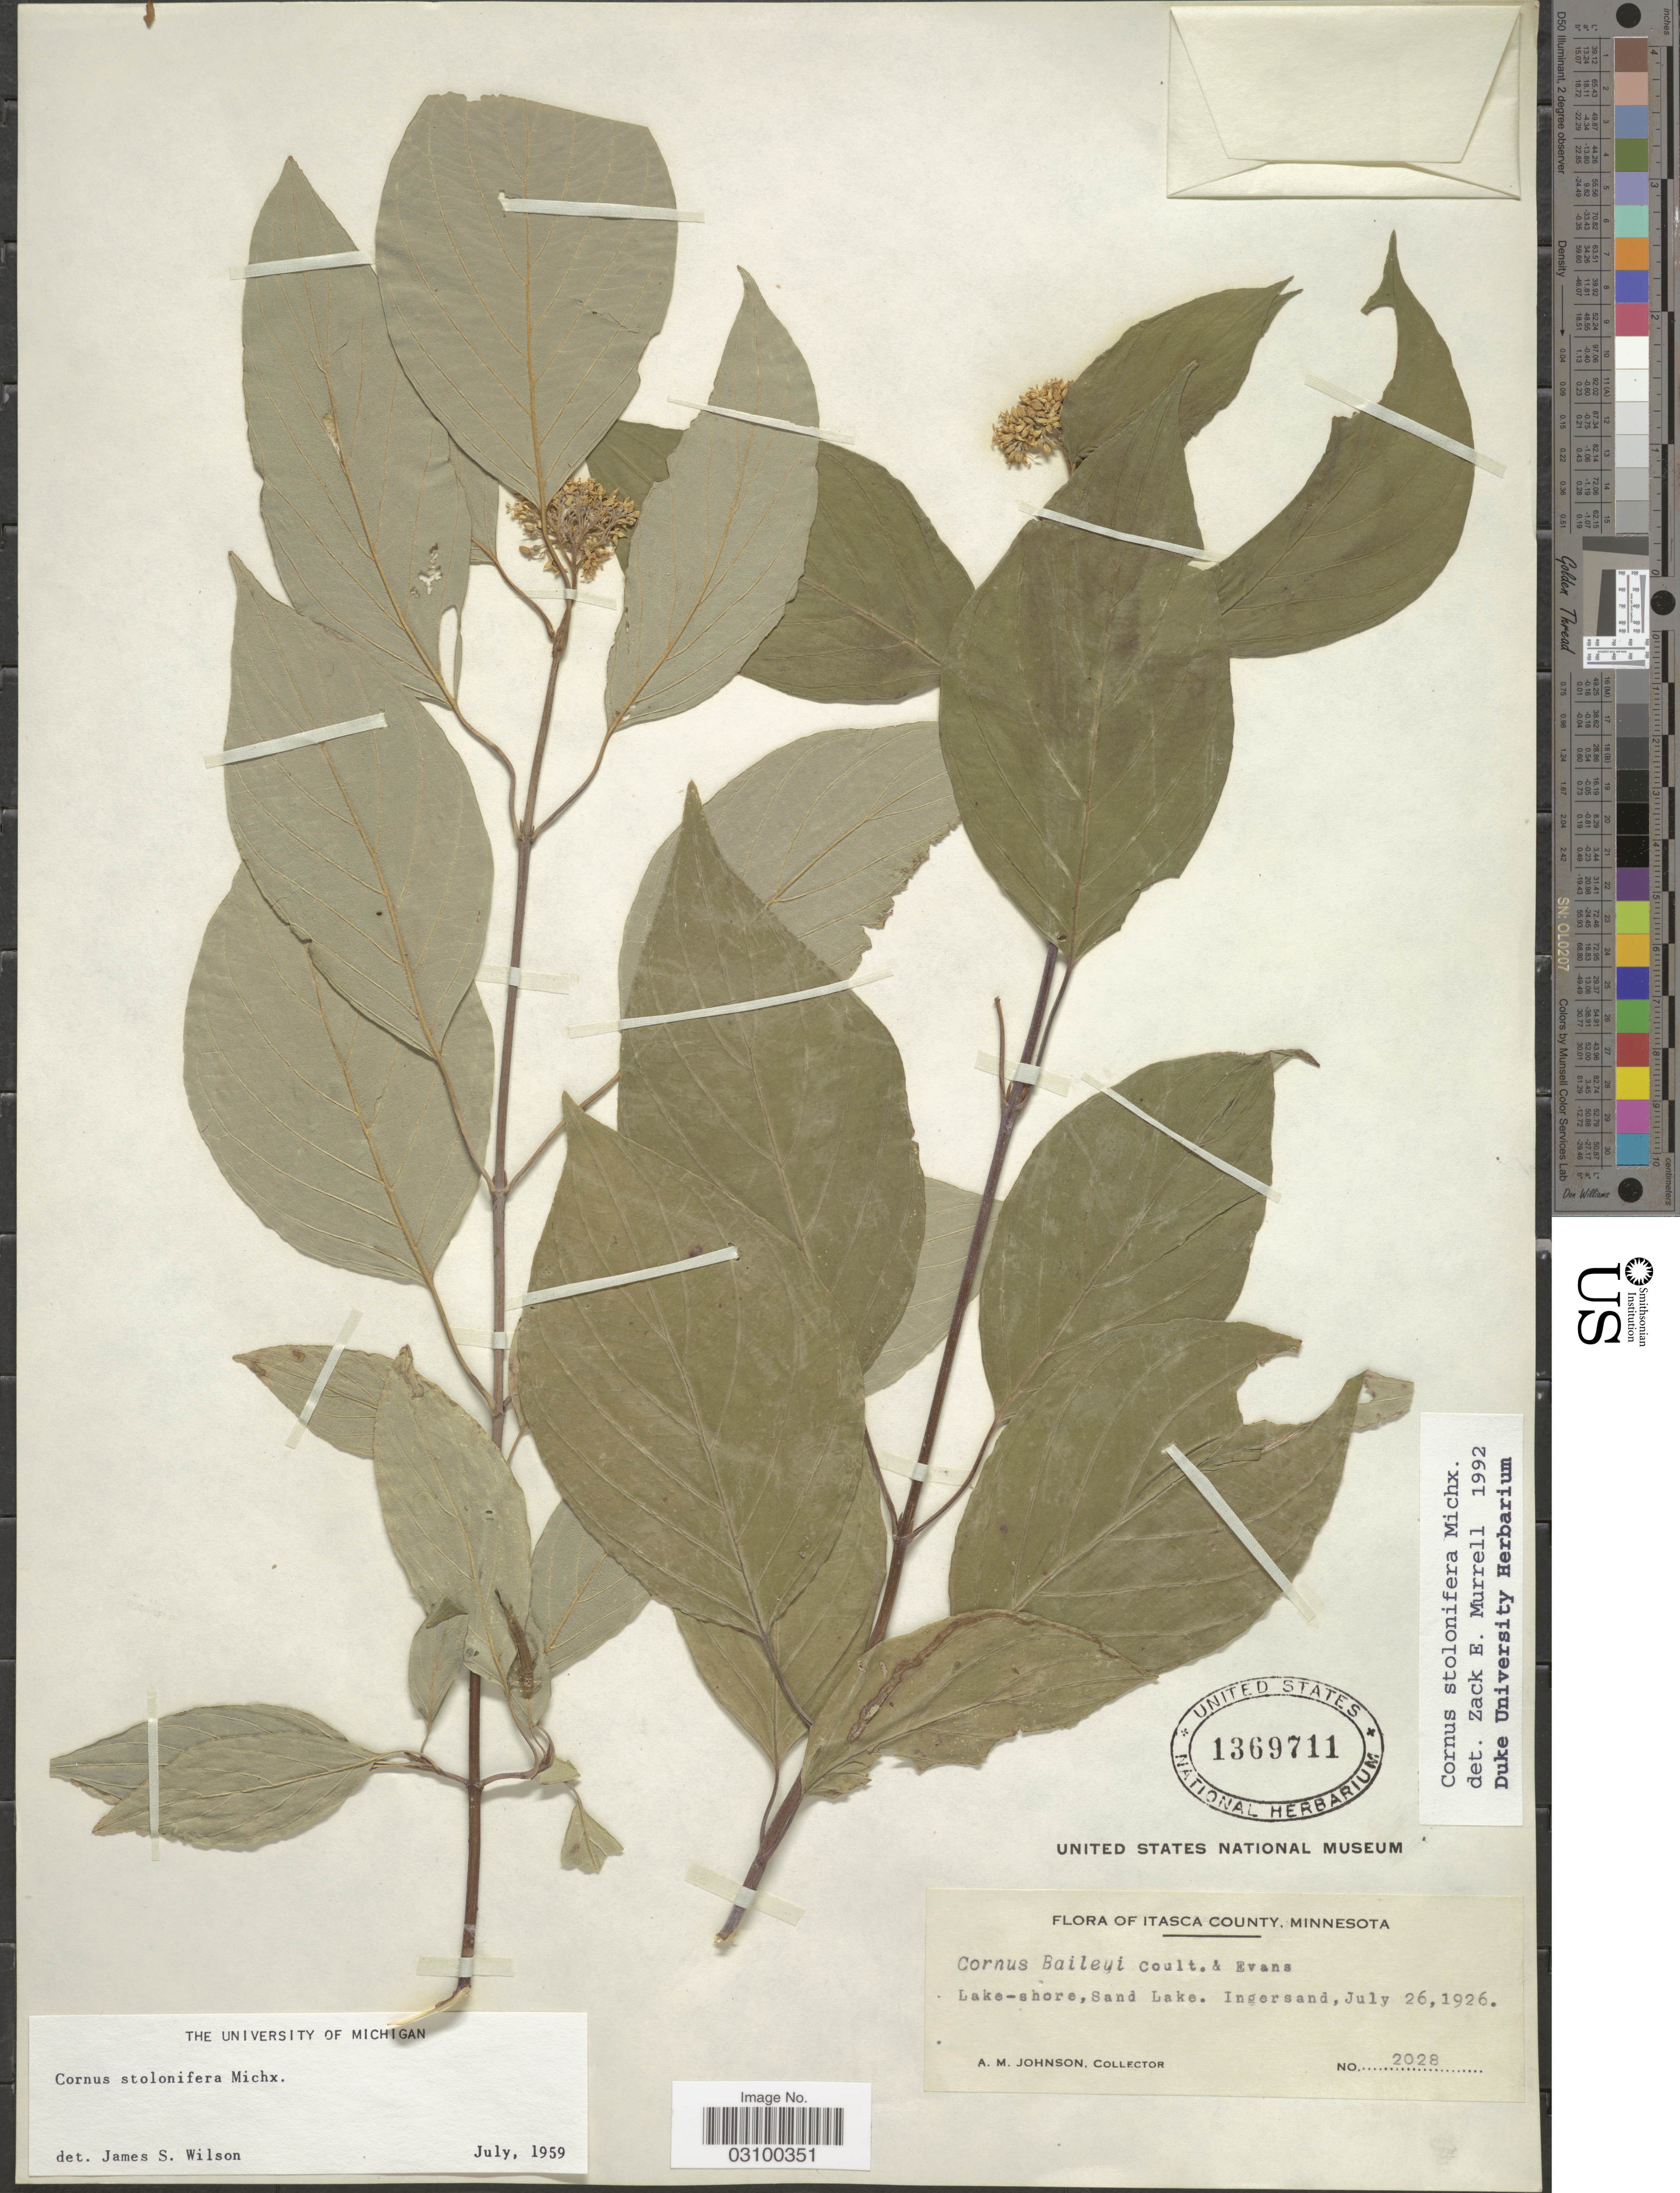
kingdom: Plantae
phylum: Tracheophyta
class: Magnoliopsida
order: Cornales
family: Cornaceae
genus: Cornus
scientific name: Cornus sericea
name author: L.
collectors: A. M. Johnson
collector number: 2028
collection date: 1926-07-26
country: United States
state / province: Minnesota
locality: Itasca County. Lake-shore, Sand Lake. Ingersand.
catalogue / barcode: US 1369711